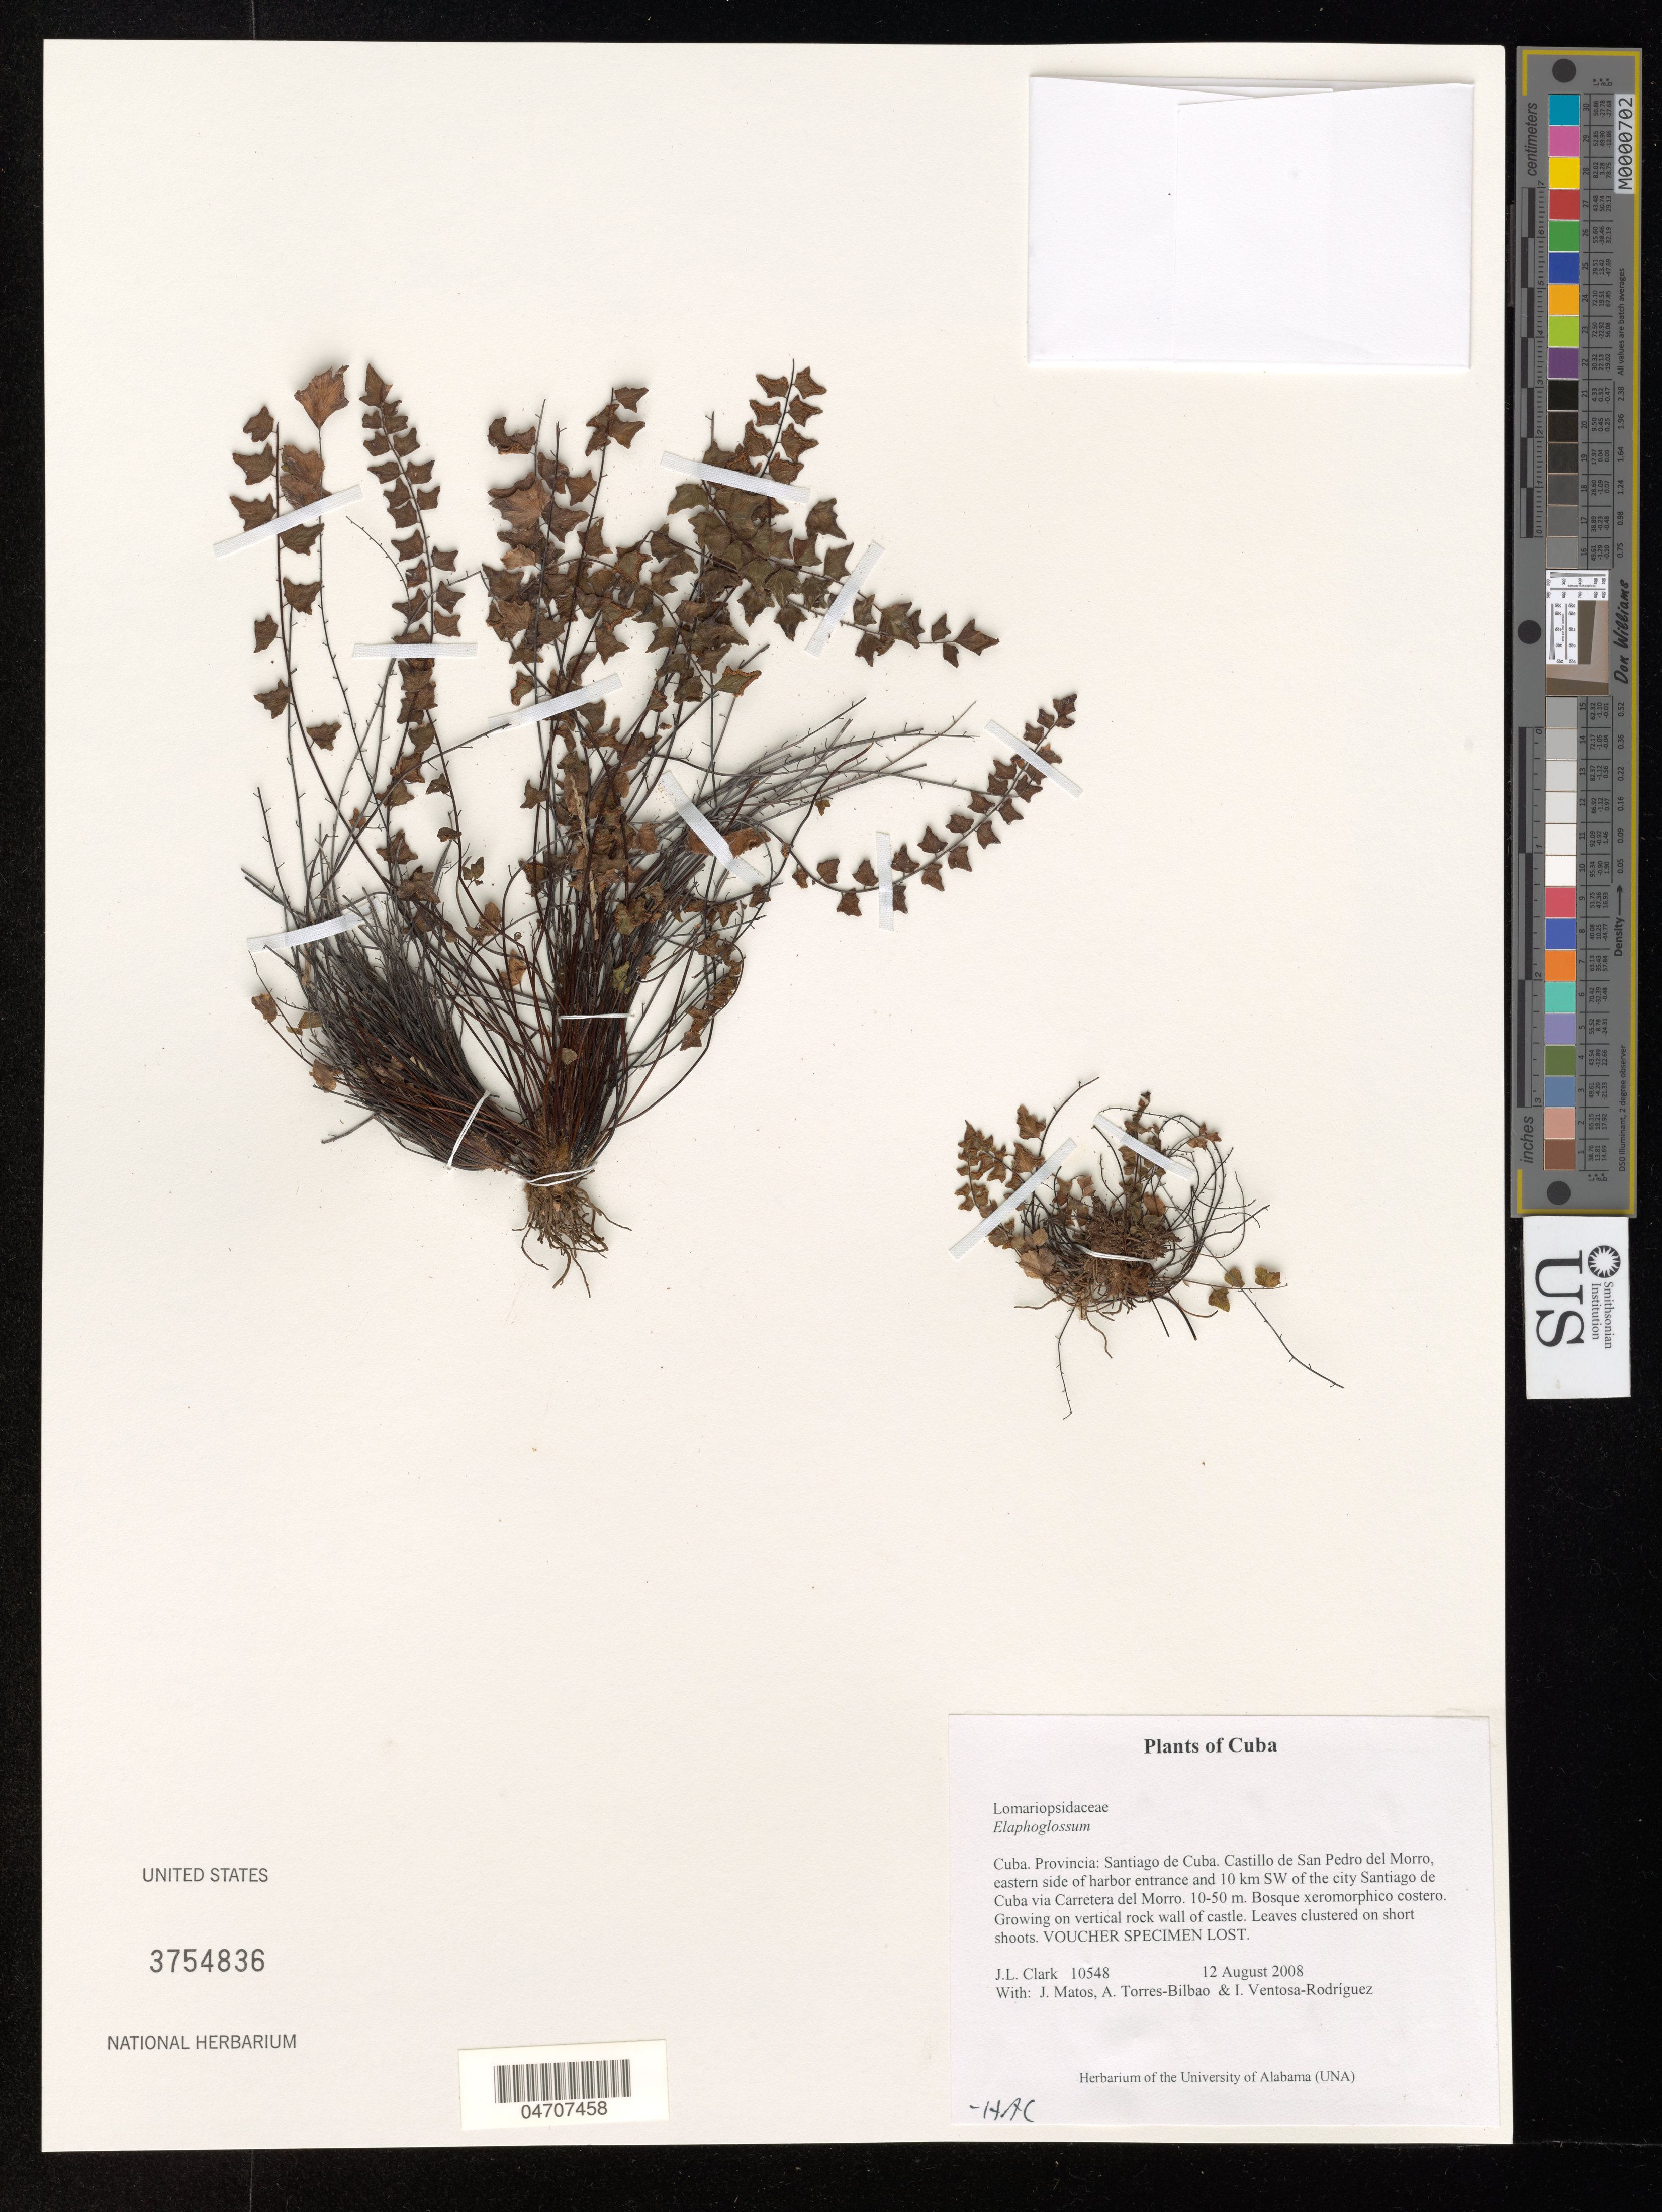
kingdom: Plantae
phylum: Tracheophyta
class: Polypodiopsida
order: Polypodiales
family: Dryopteridaceae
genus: Elaphoglossum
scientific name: Elaphoglossum sp.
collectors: J. L. Clark, J. Matos, A. Torres-Bilbao & A. Hewitt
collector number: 10548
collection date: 2008-08-12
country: Cuba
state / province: Santiago de Cuba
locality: Siboney de Cuba, SE of Santiago de Cuba. Castillo de San Pedro del Morro, eastern side of harbor entrance and 10 km SW of the city Santiago de Cuba via Carretera del Morro.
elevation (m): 10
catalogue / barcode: US 3754836